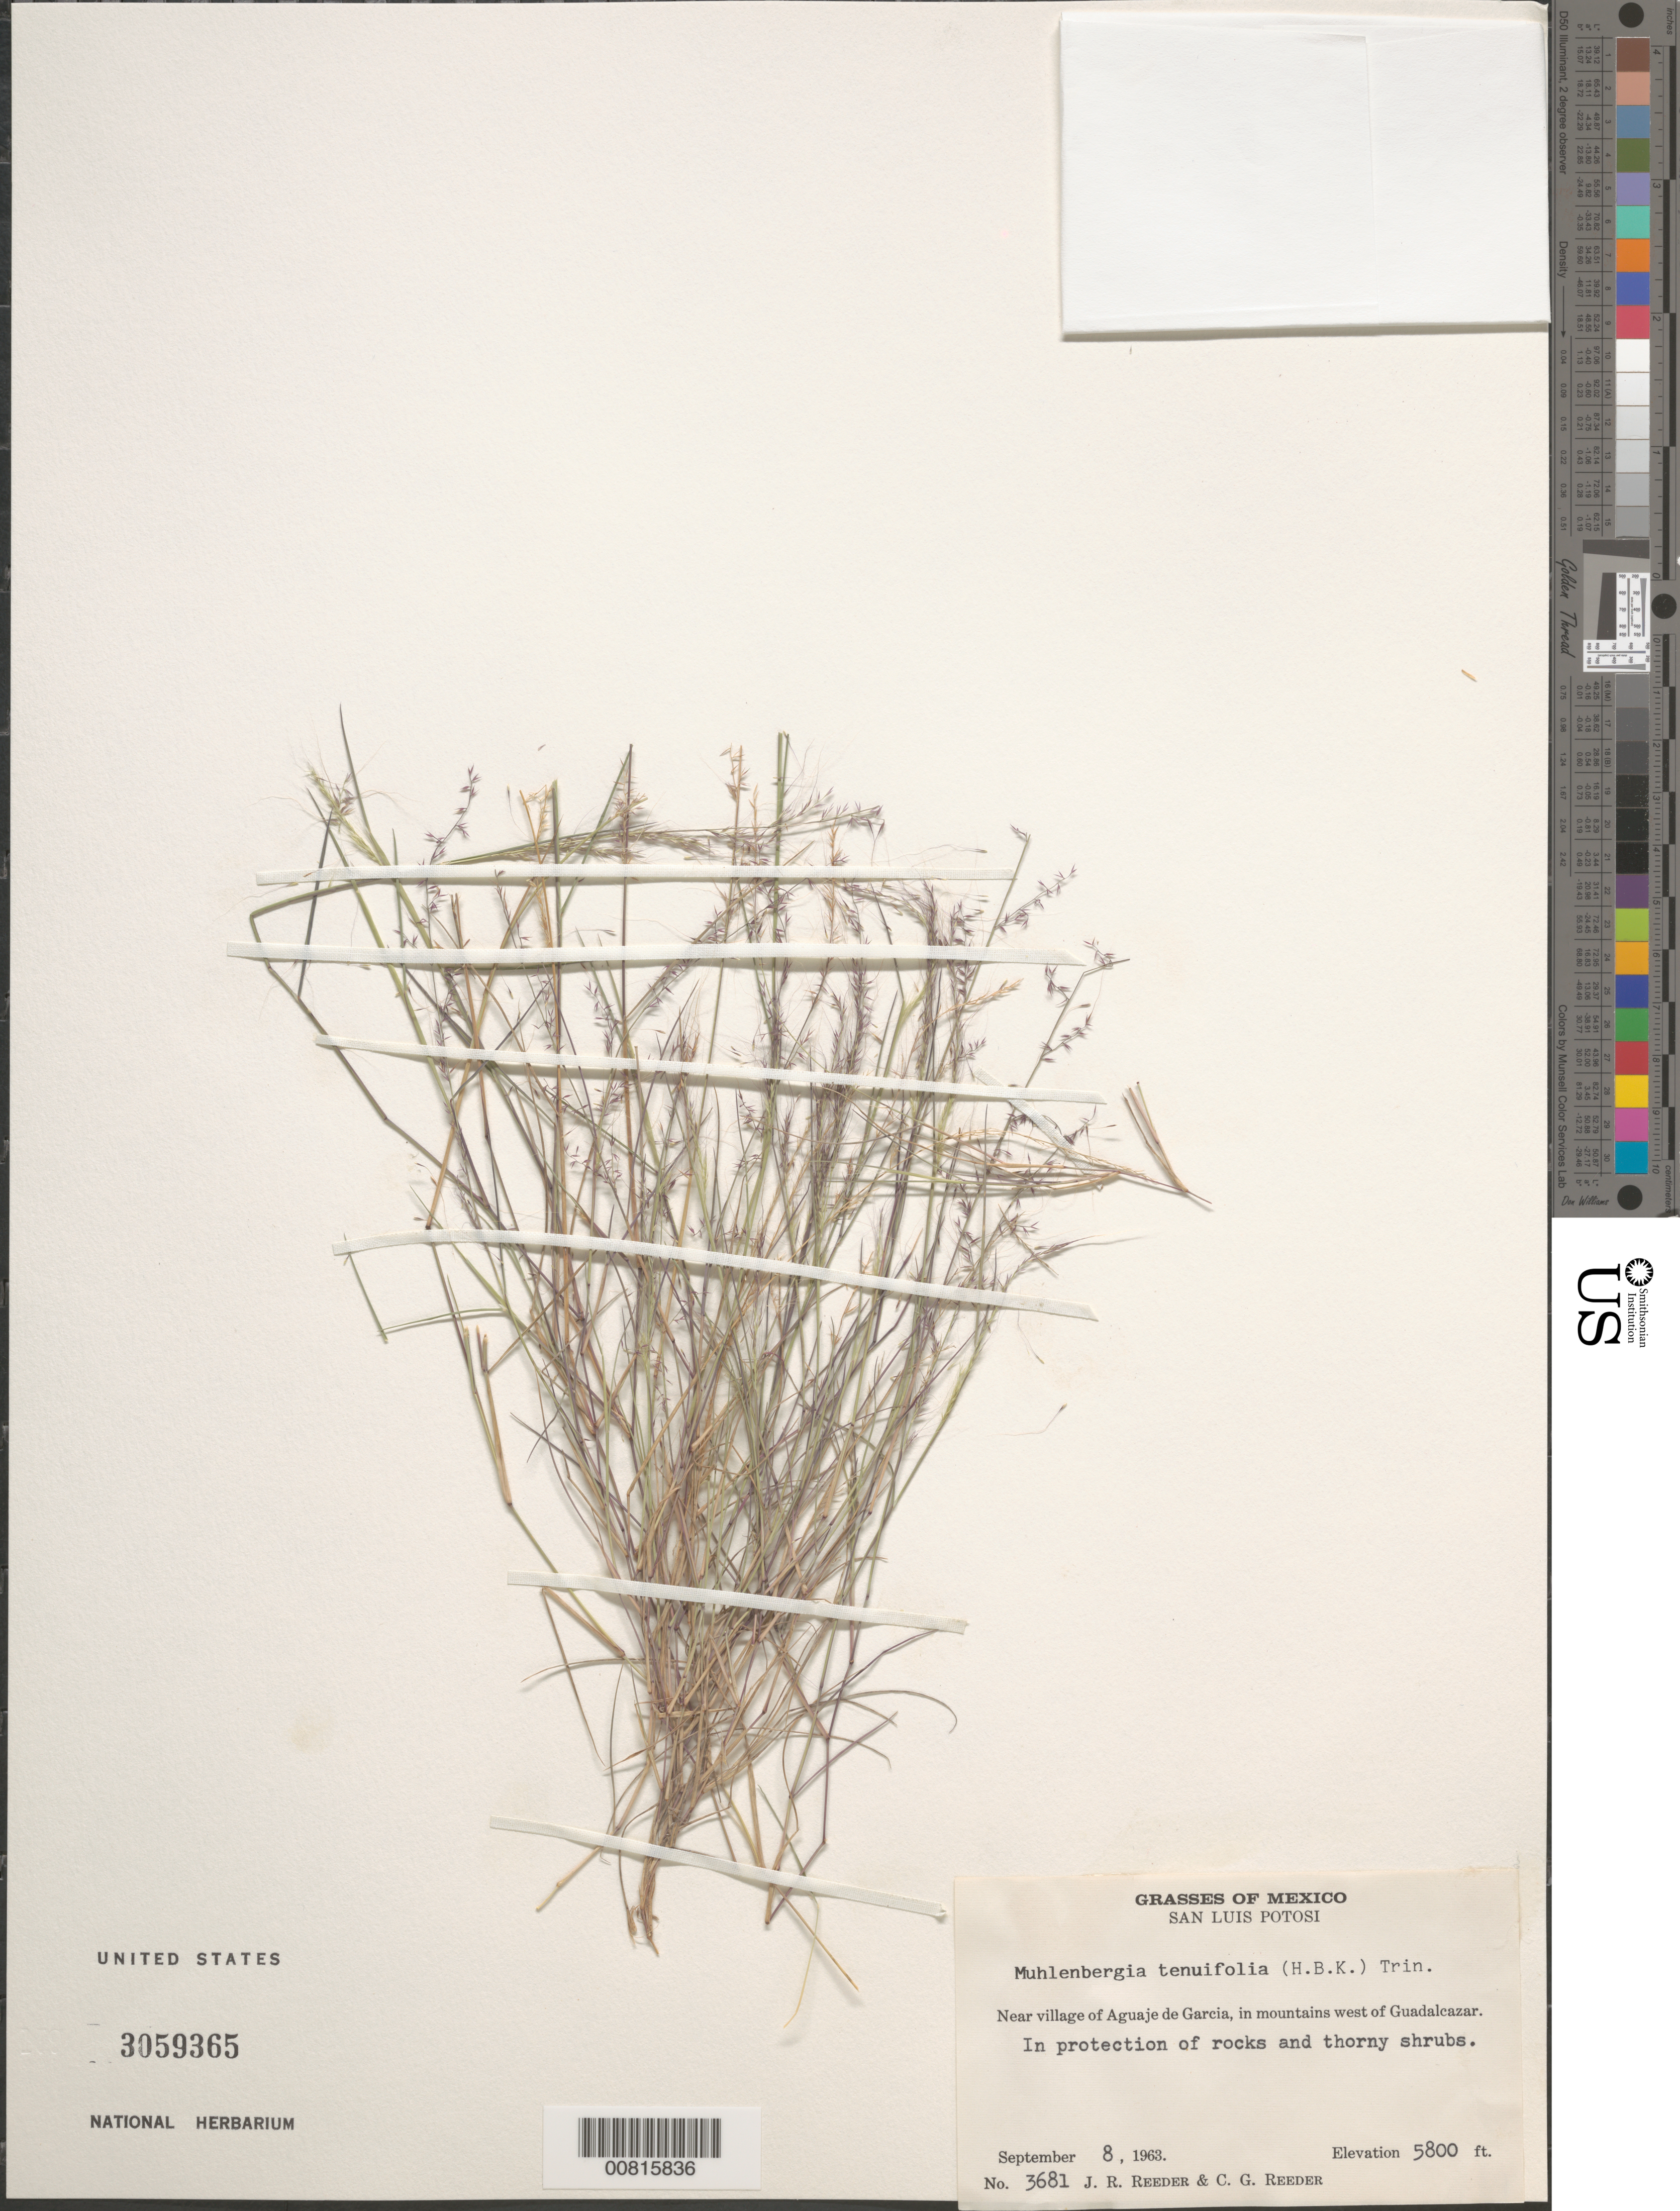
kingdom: Plantae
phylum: Tracheophyta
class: Liliopsida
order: Poales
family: Poaceae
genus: Muhlenbergia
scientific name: Muhlenbergia tenuifolia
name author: (Kunth) Kunth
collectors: J. R. Reeder & C. G. Reeder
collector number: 3681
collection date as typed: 08 Sep 1963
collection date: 1963-09-08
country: Mexico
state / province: San Luis Potosi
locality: Near village of Aguaje de Garcia, in Mts. W Guadalcazar, S.L.P.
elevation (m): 1768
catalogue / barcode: US 3059365